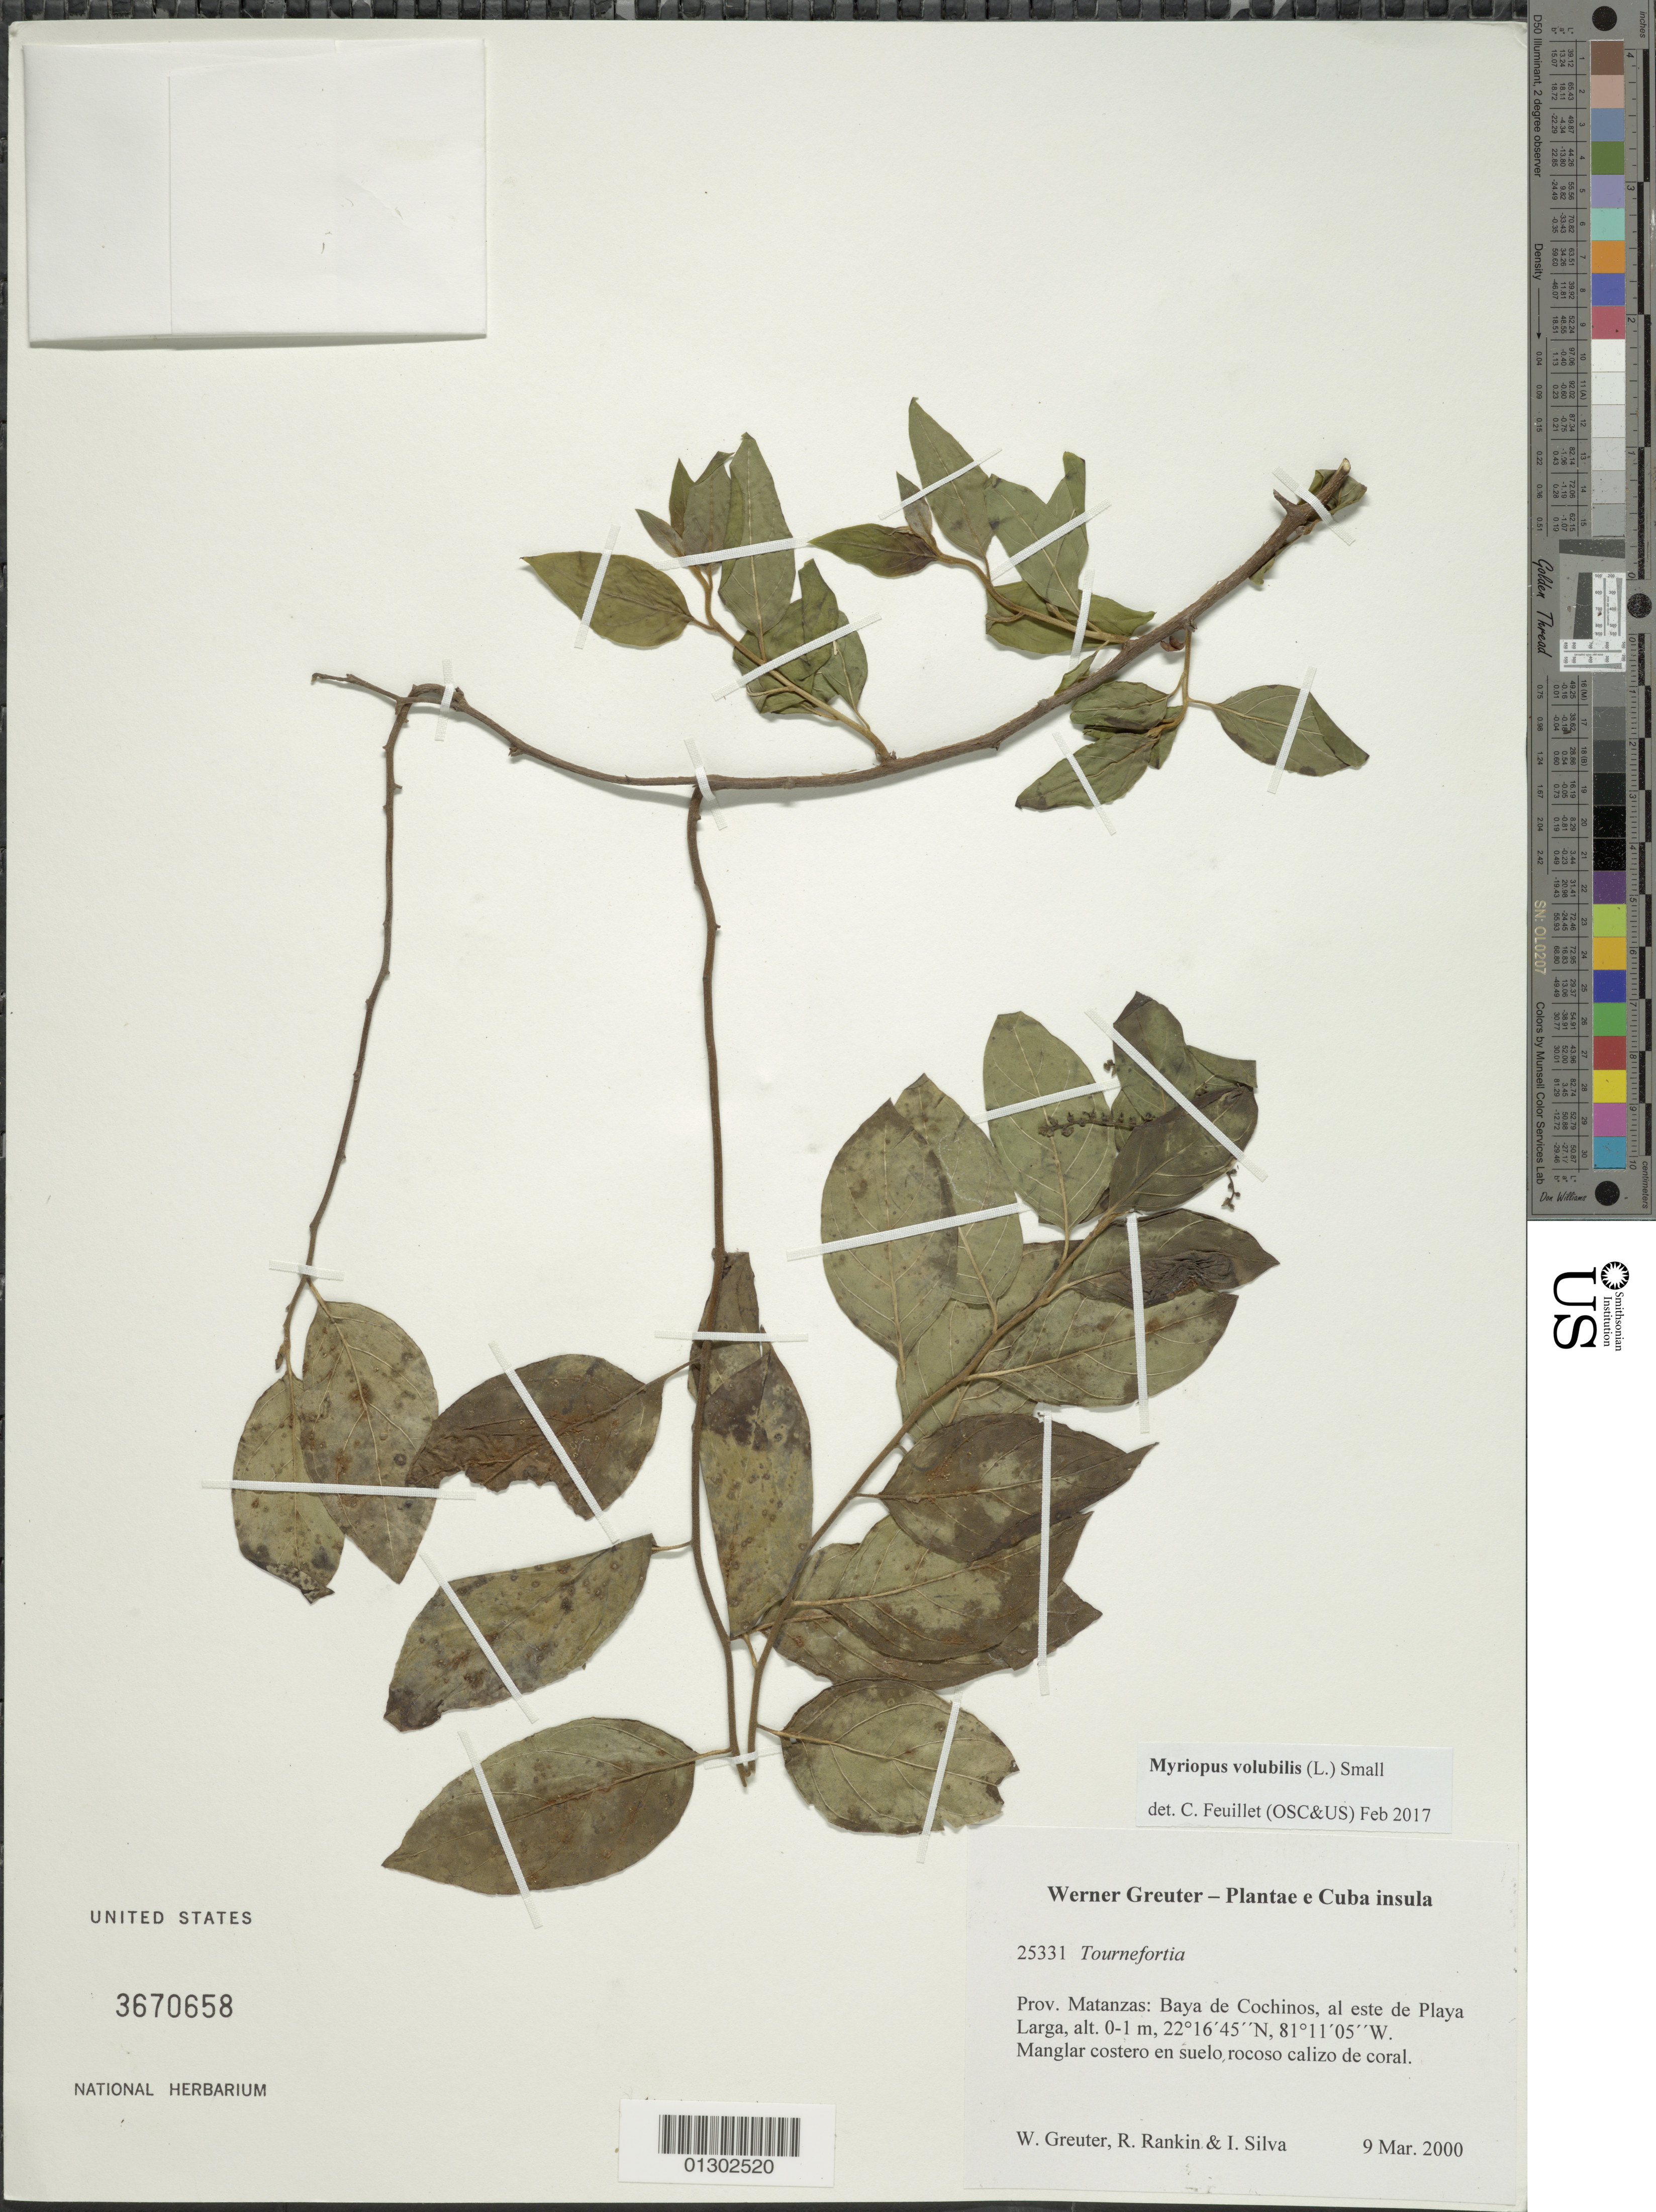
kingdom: Plantae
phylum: Tracheophyta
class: Magnoliopsida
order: Boraginales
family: Heliotropiaceae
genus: Myriopus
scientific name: Myriopus volubilis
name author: (L.) Small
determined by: Feuillet, C.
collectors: W. R. Greuter, R. Rankin Rodriguez & I. Silva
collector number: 25331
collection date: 2000-03-09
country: Cuba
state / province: Matanzas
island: Cuba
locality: Baya de Cochinos, al este de Playa Larga.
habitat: Manglar costero en suelo rocoso calizo de coral.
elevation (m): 0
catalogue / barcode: US 3670658